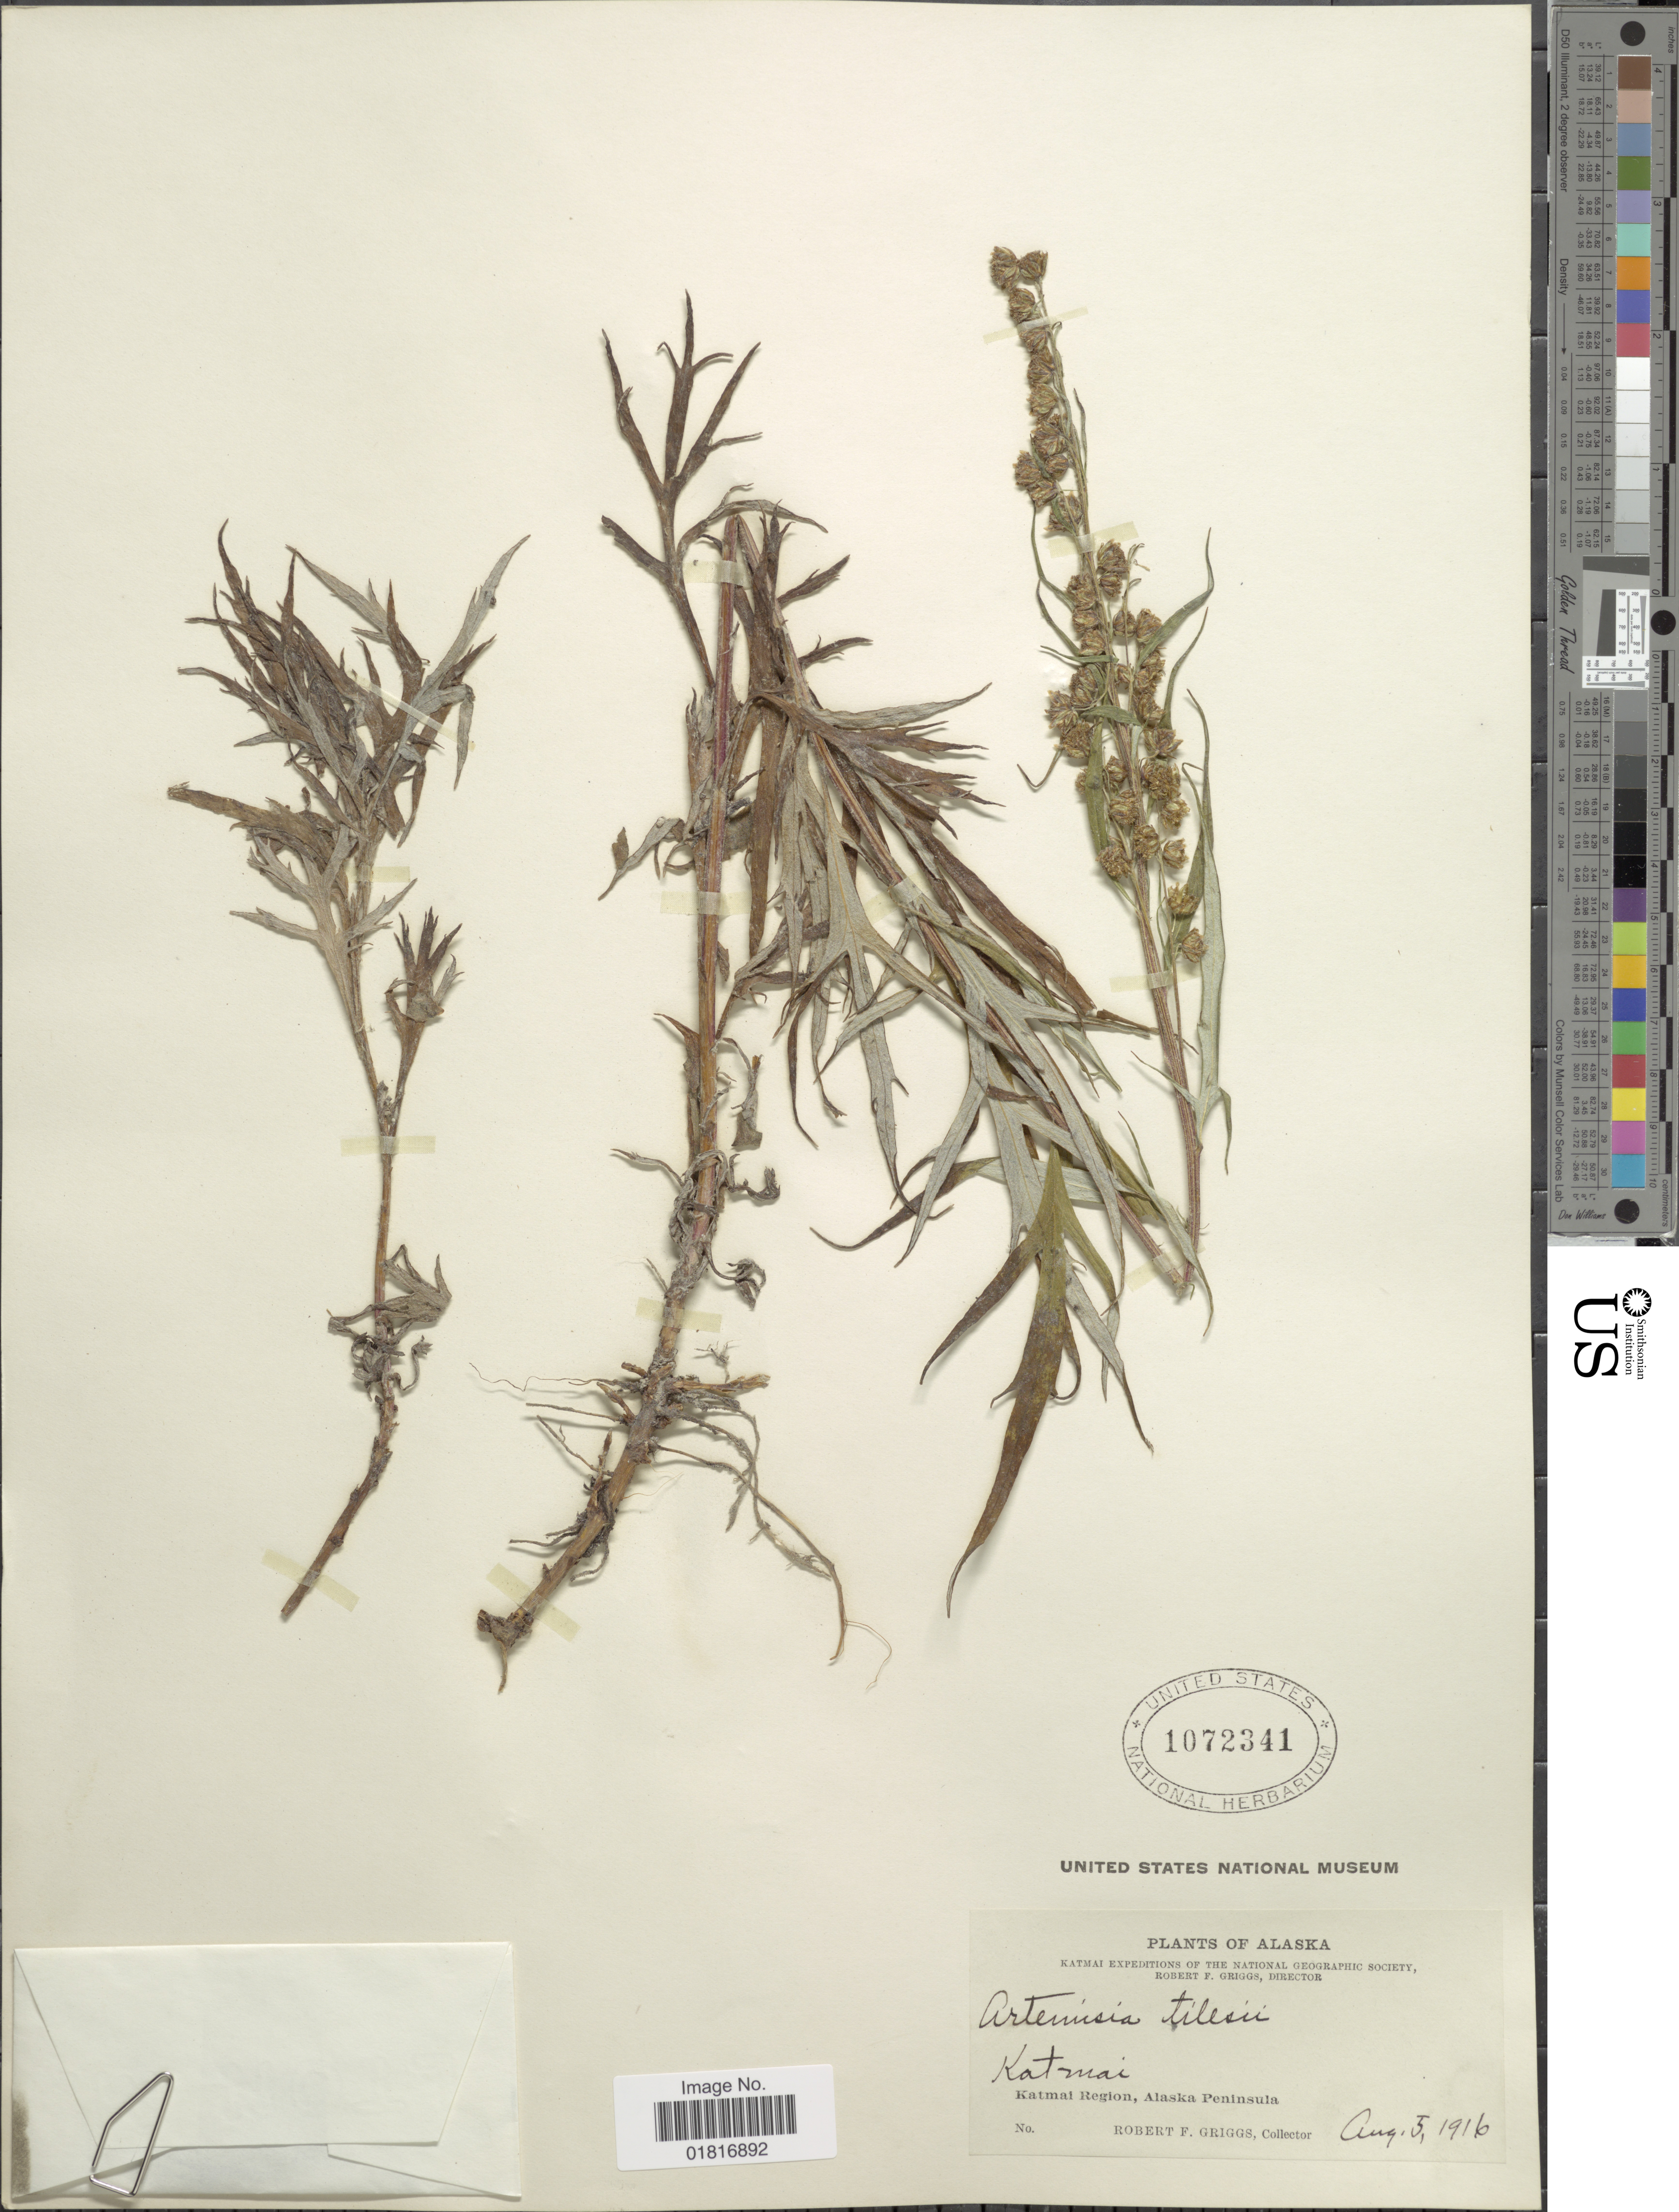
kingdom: Plantae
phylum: Tracheophyta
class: Magnoliopsida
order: Asterales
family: Asteraceae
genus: Artemisia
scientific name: Artemisia tilesii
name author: Ledeb.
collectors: R. F. Griggs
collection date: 1916-08-05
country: United States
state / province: Alaska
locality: Katmai, Katmai Region, Alaska Peninsula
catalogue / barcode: US 1072341